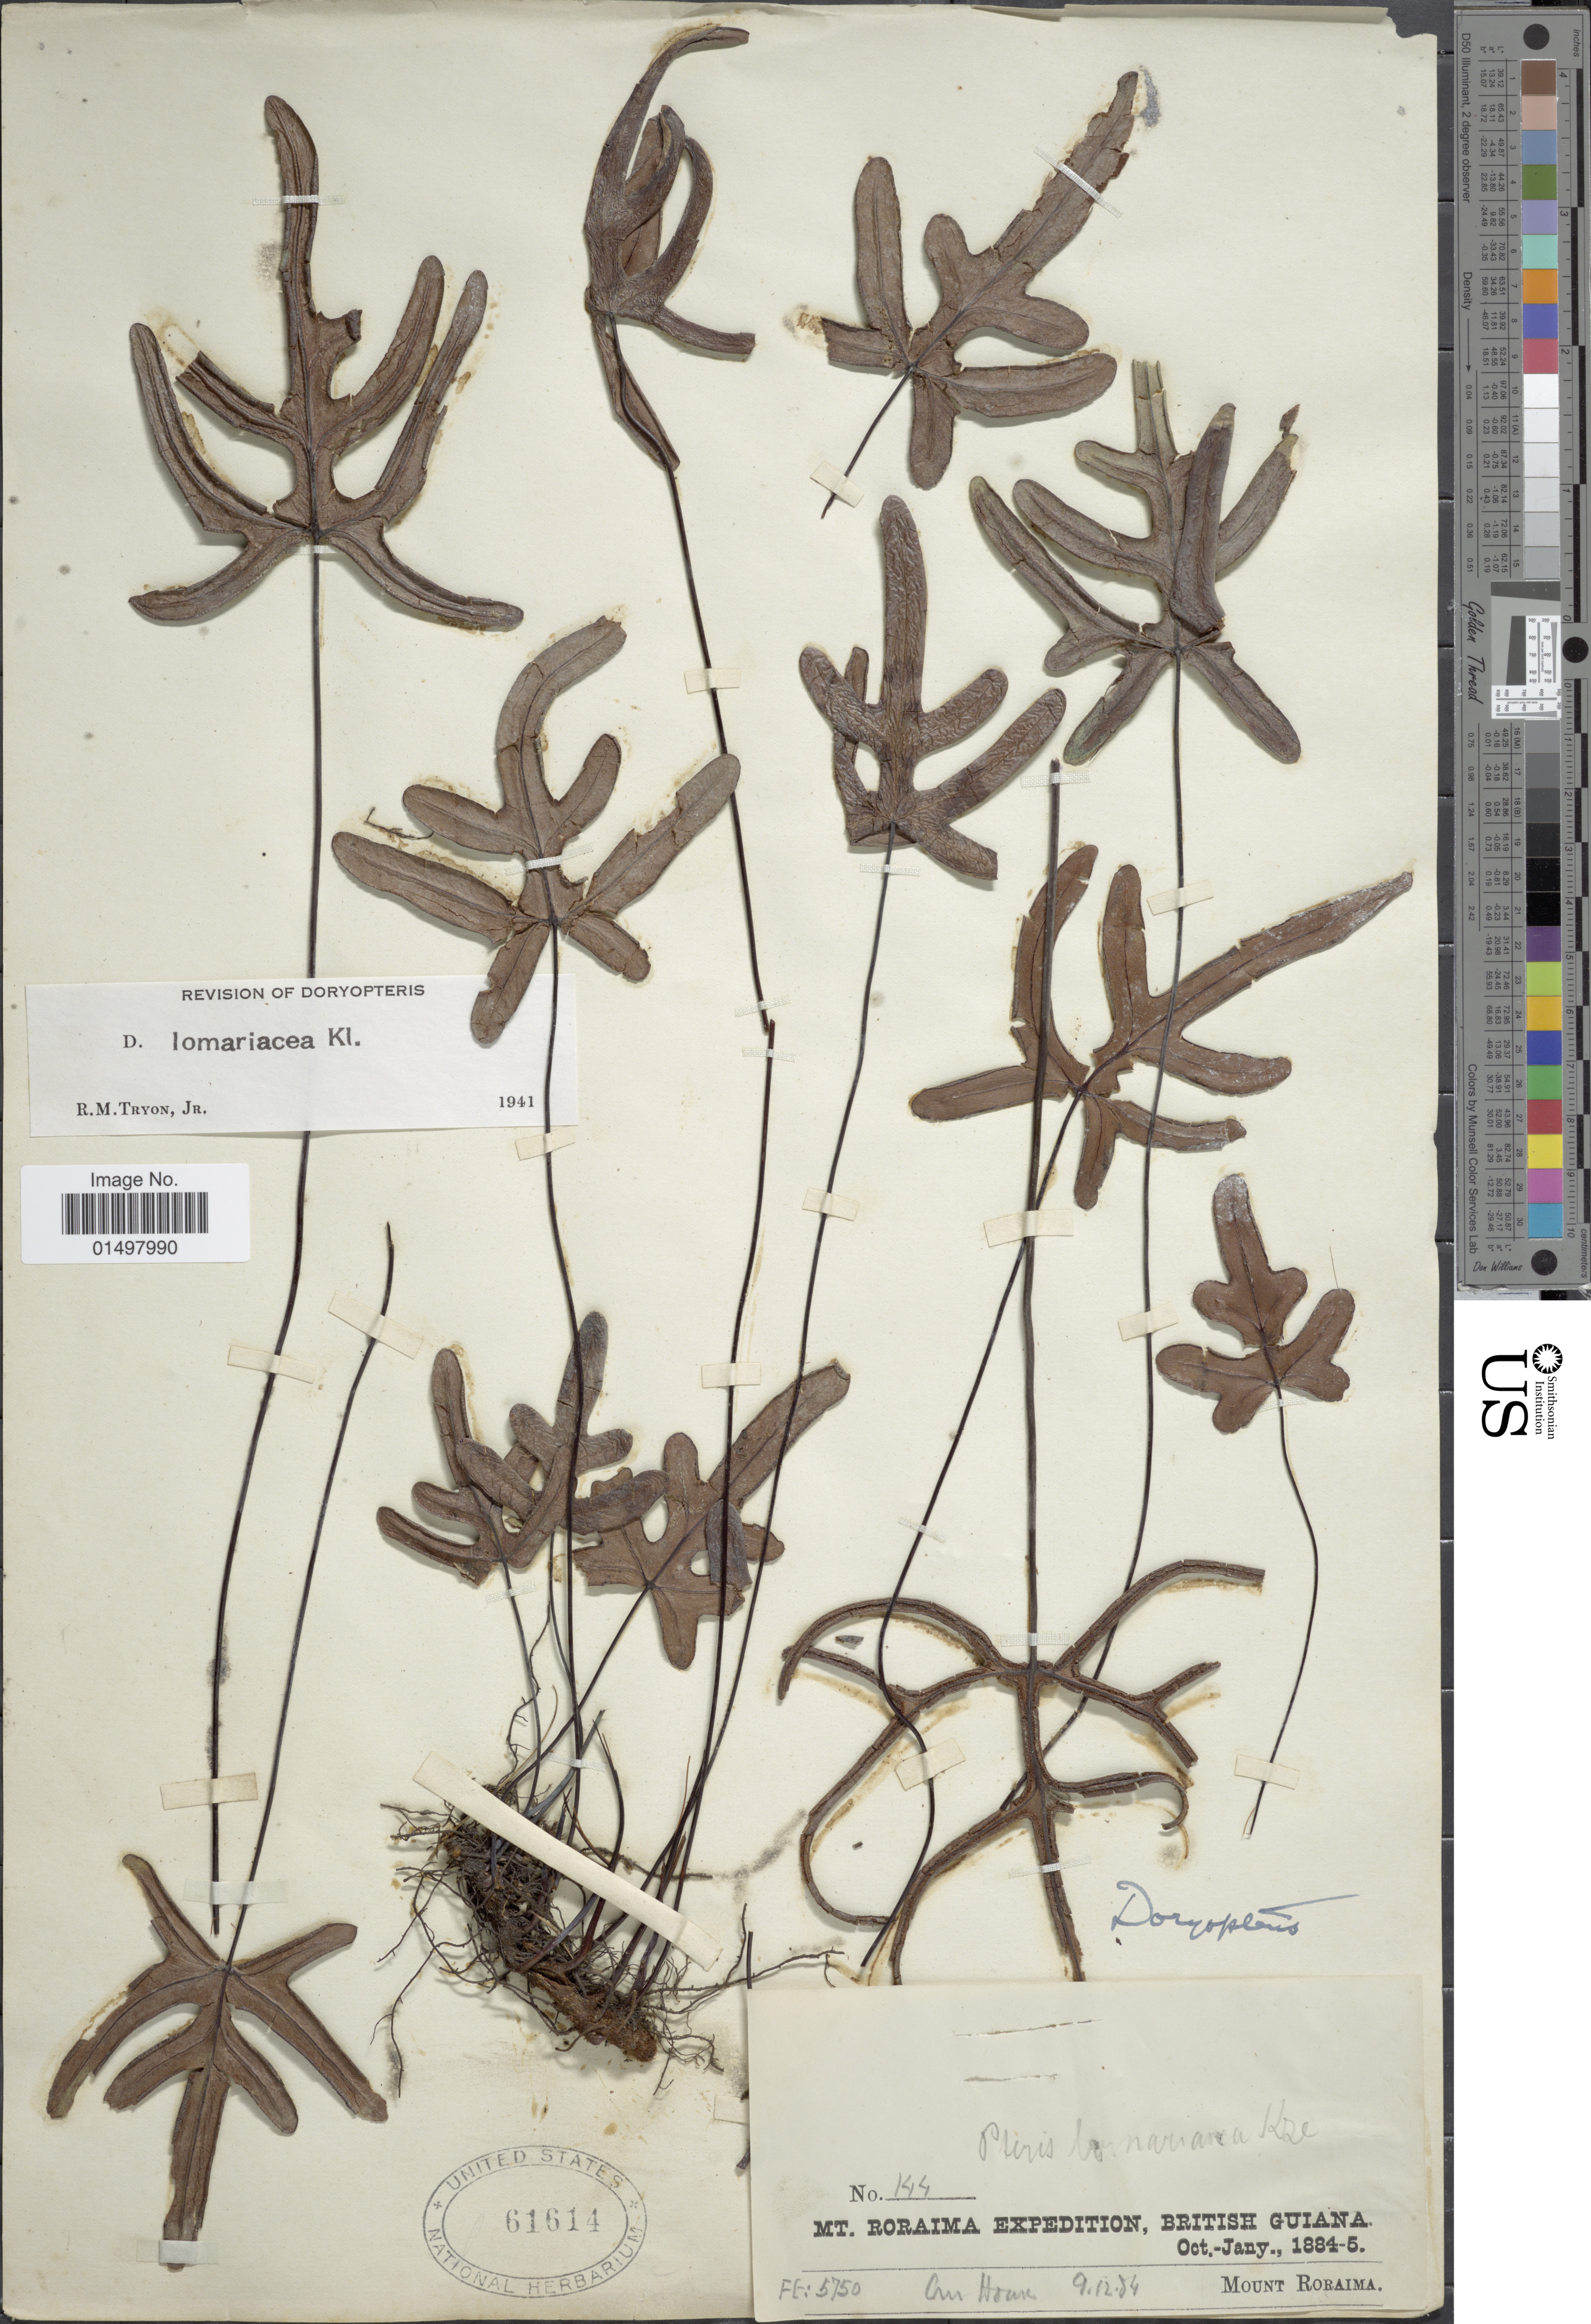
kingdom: Plantae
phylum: Tracheophyta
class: Polypodiopsida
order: Polypodiales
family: Pteridaceae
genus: Doryopteris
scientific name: Doryopteris lomariacea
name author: Kunze ex Klotzsch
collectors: A. House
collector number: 144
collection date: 1884-12-09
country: Guyana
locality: Mount Roraima. British Guiana.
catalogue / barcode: US 61614